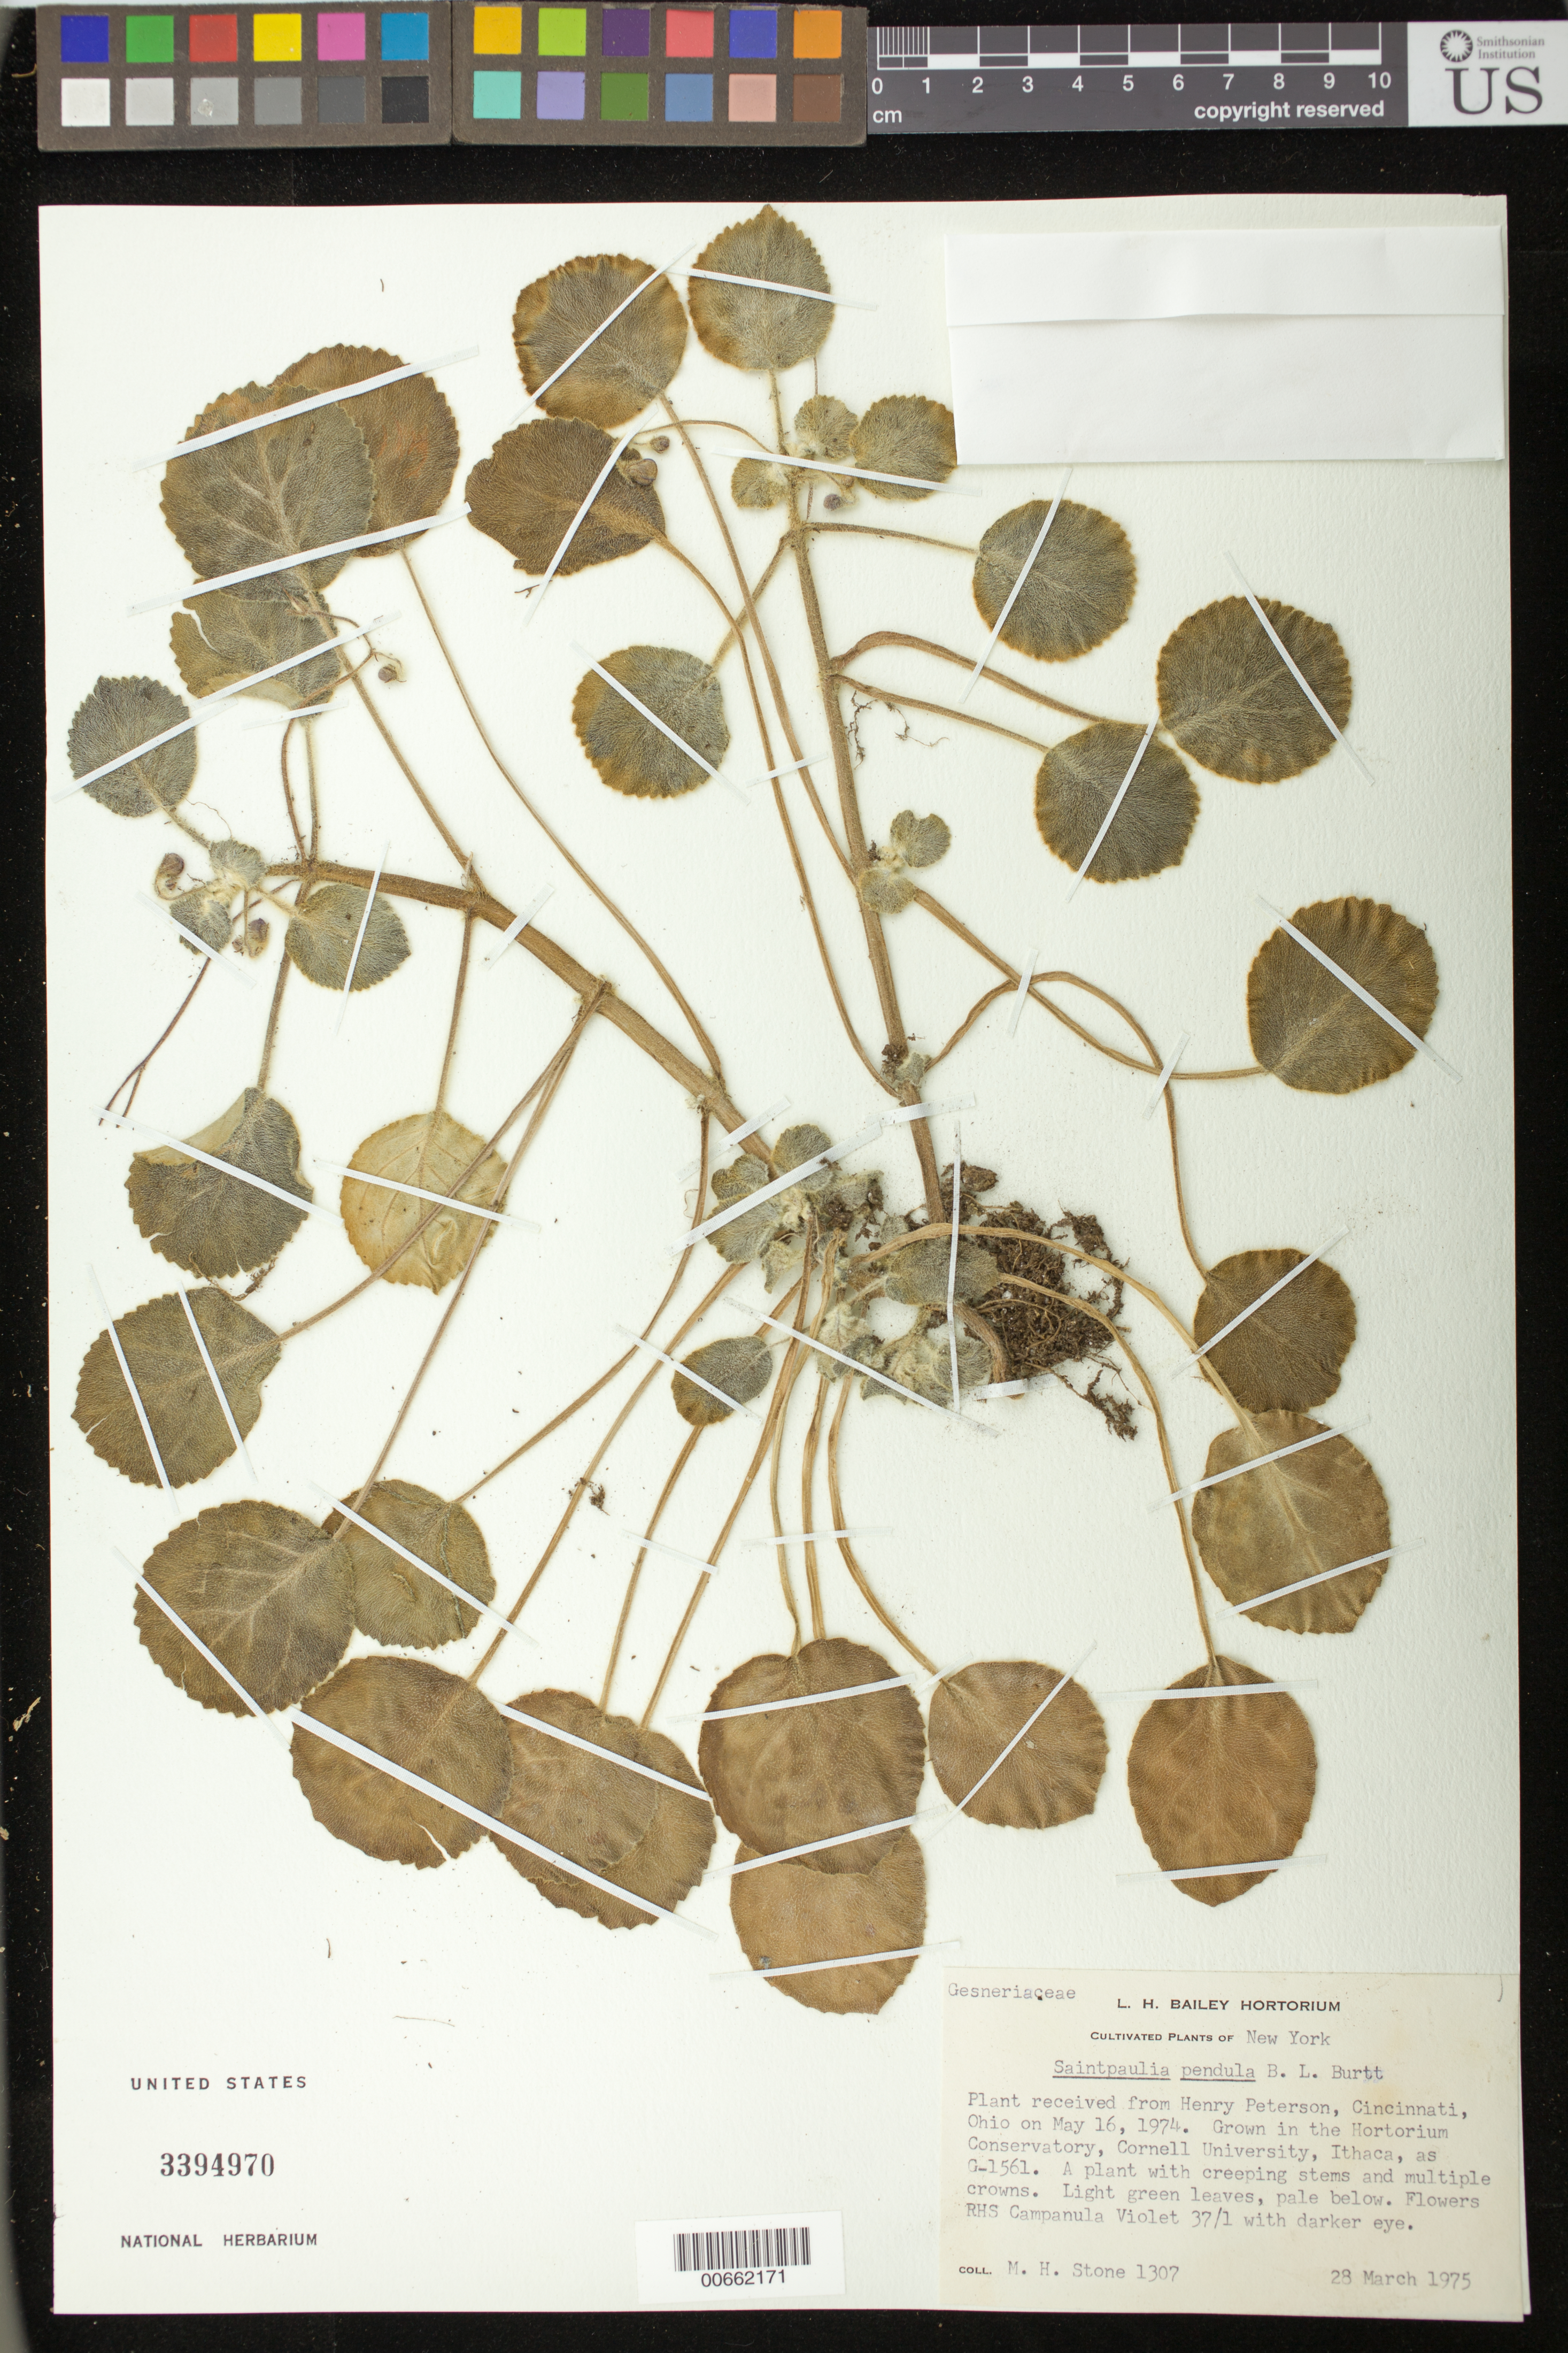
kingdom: Plantae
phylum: Tracheophyta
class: Magnoliopsida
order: Lamiales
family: Gesneriaceae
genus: Streptocarpus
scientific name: Streptocarpus ionanthus subsp. pendulus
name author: (B.L. Burtt) Christenh.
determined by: Skog, Laurence E.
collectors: M. Stone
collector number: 1307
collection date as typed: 28 Mar 1975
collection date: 1975-03-28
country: United States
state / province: New York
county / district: Tompkins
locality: Hortorium Conservatory, Cornell University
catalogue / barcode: US 3394970